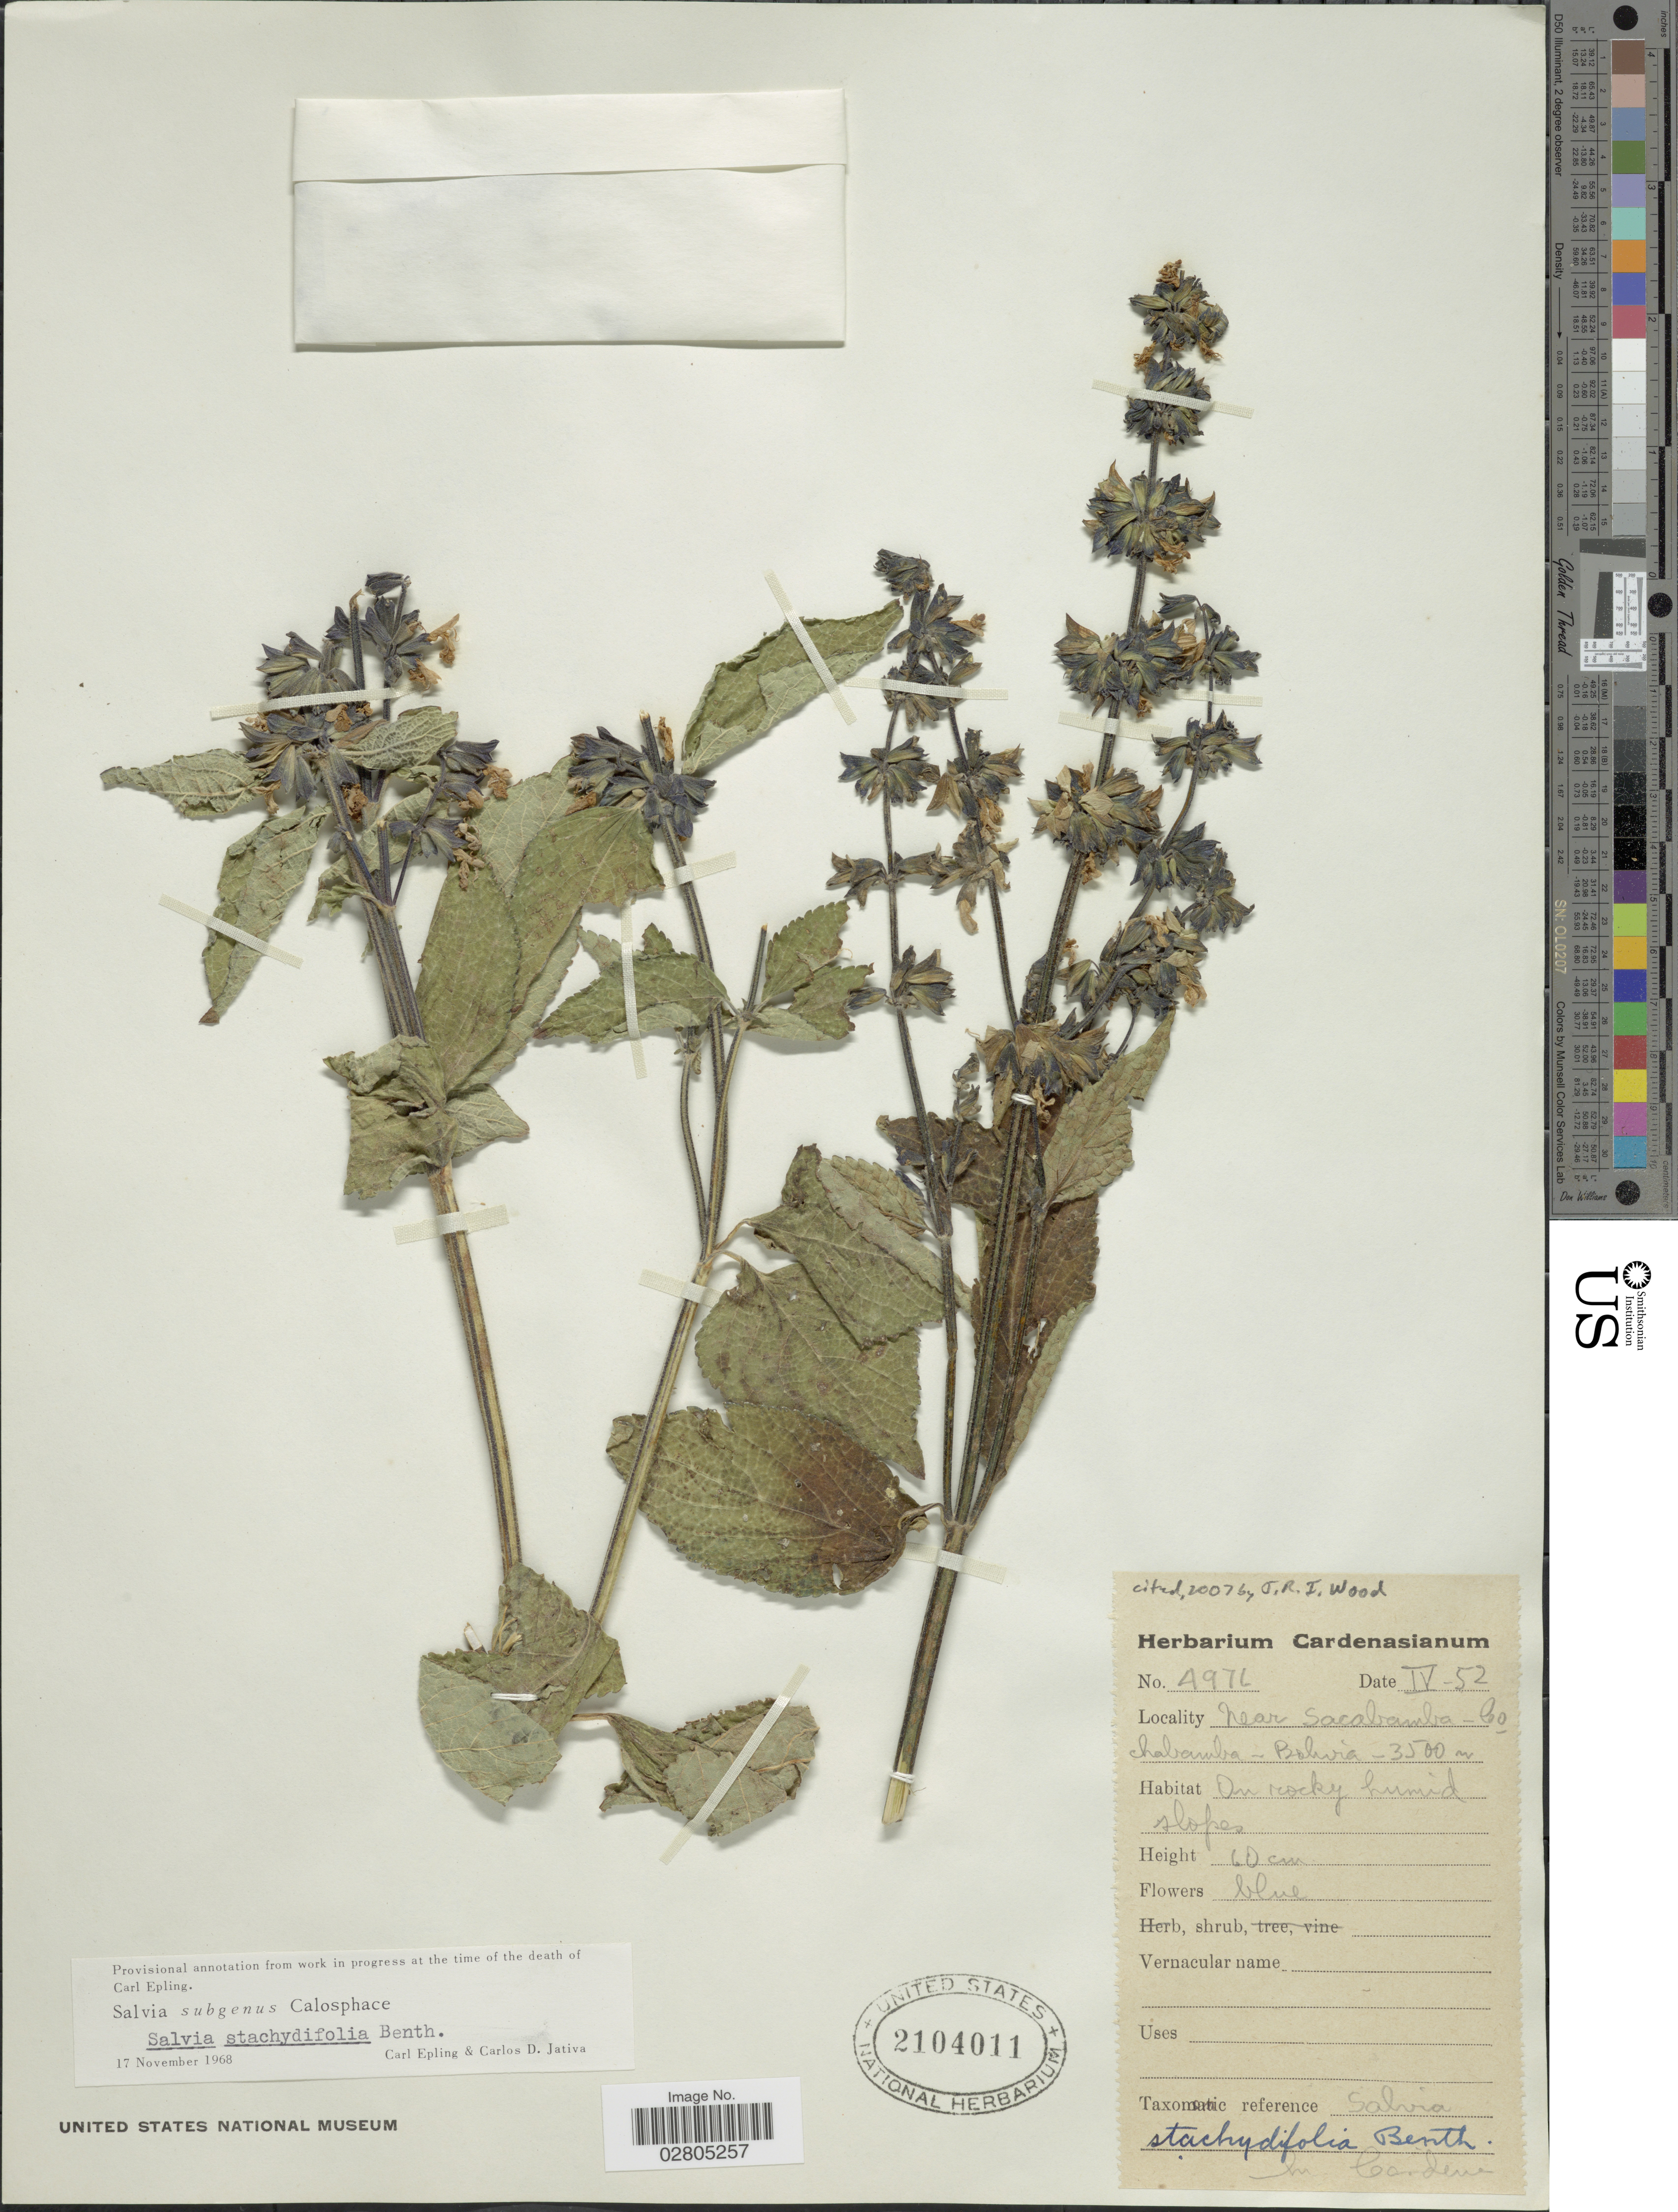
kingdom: Plantae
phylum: Tracheophyta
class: Magnoliopsida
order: Lamiales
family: Lamiaceae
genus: Salvia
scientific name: Salvia stachydifolia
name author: Benth.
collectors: M. Cárdenas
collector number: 4976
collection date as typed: Transcribed d/m/y: /4/52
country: Bolivia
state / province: Cochabamba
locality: Near Socabamba, Cochabamba.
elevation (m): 3500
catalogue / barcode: US 2104011